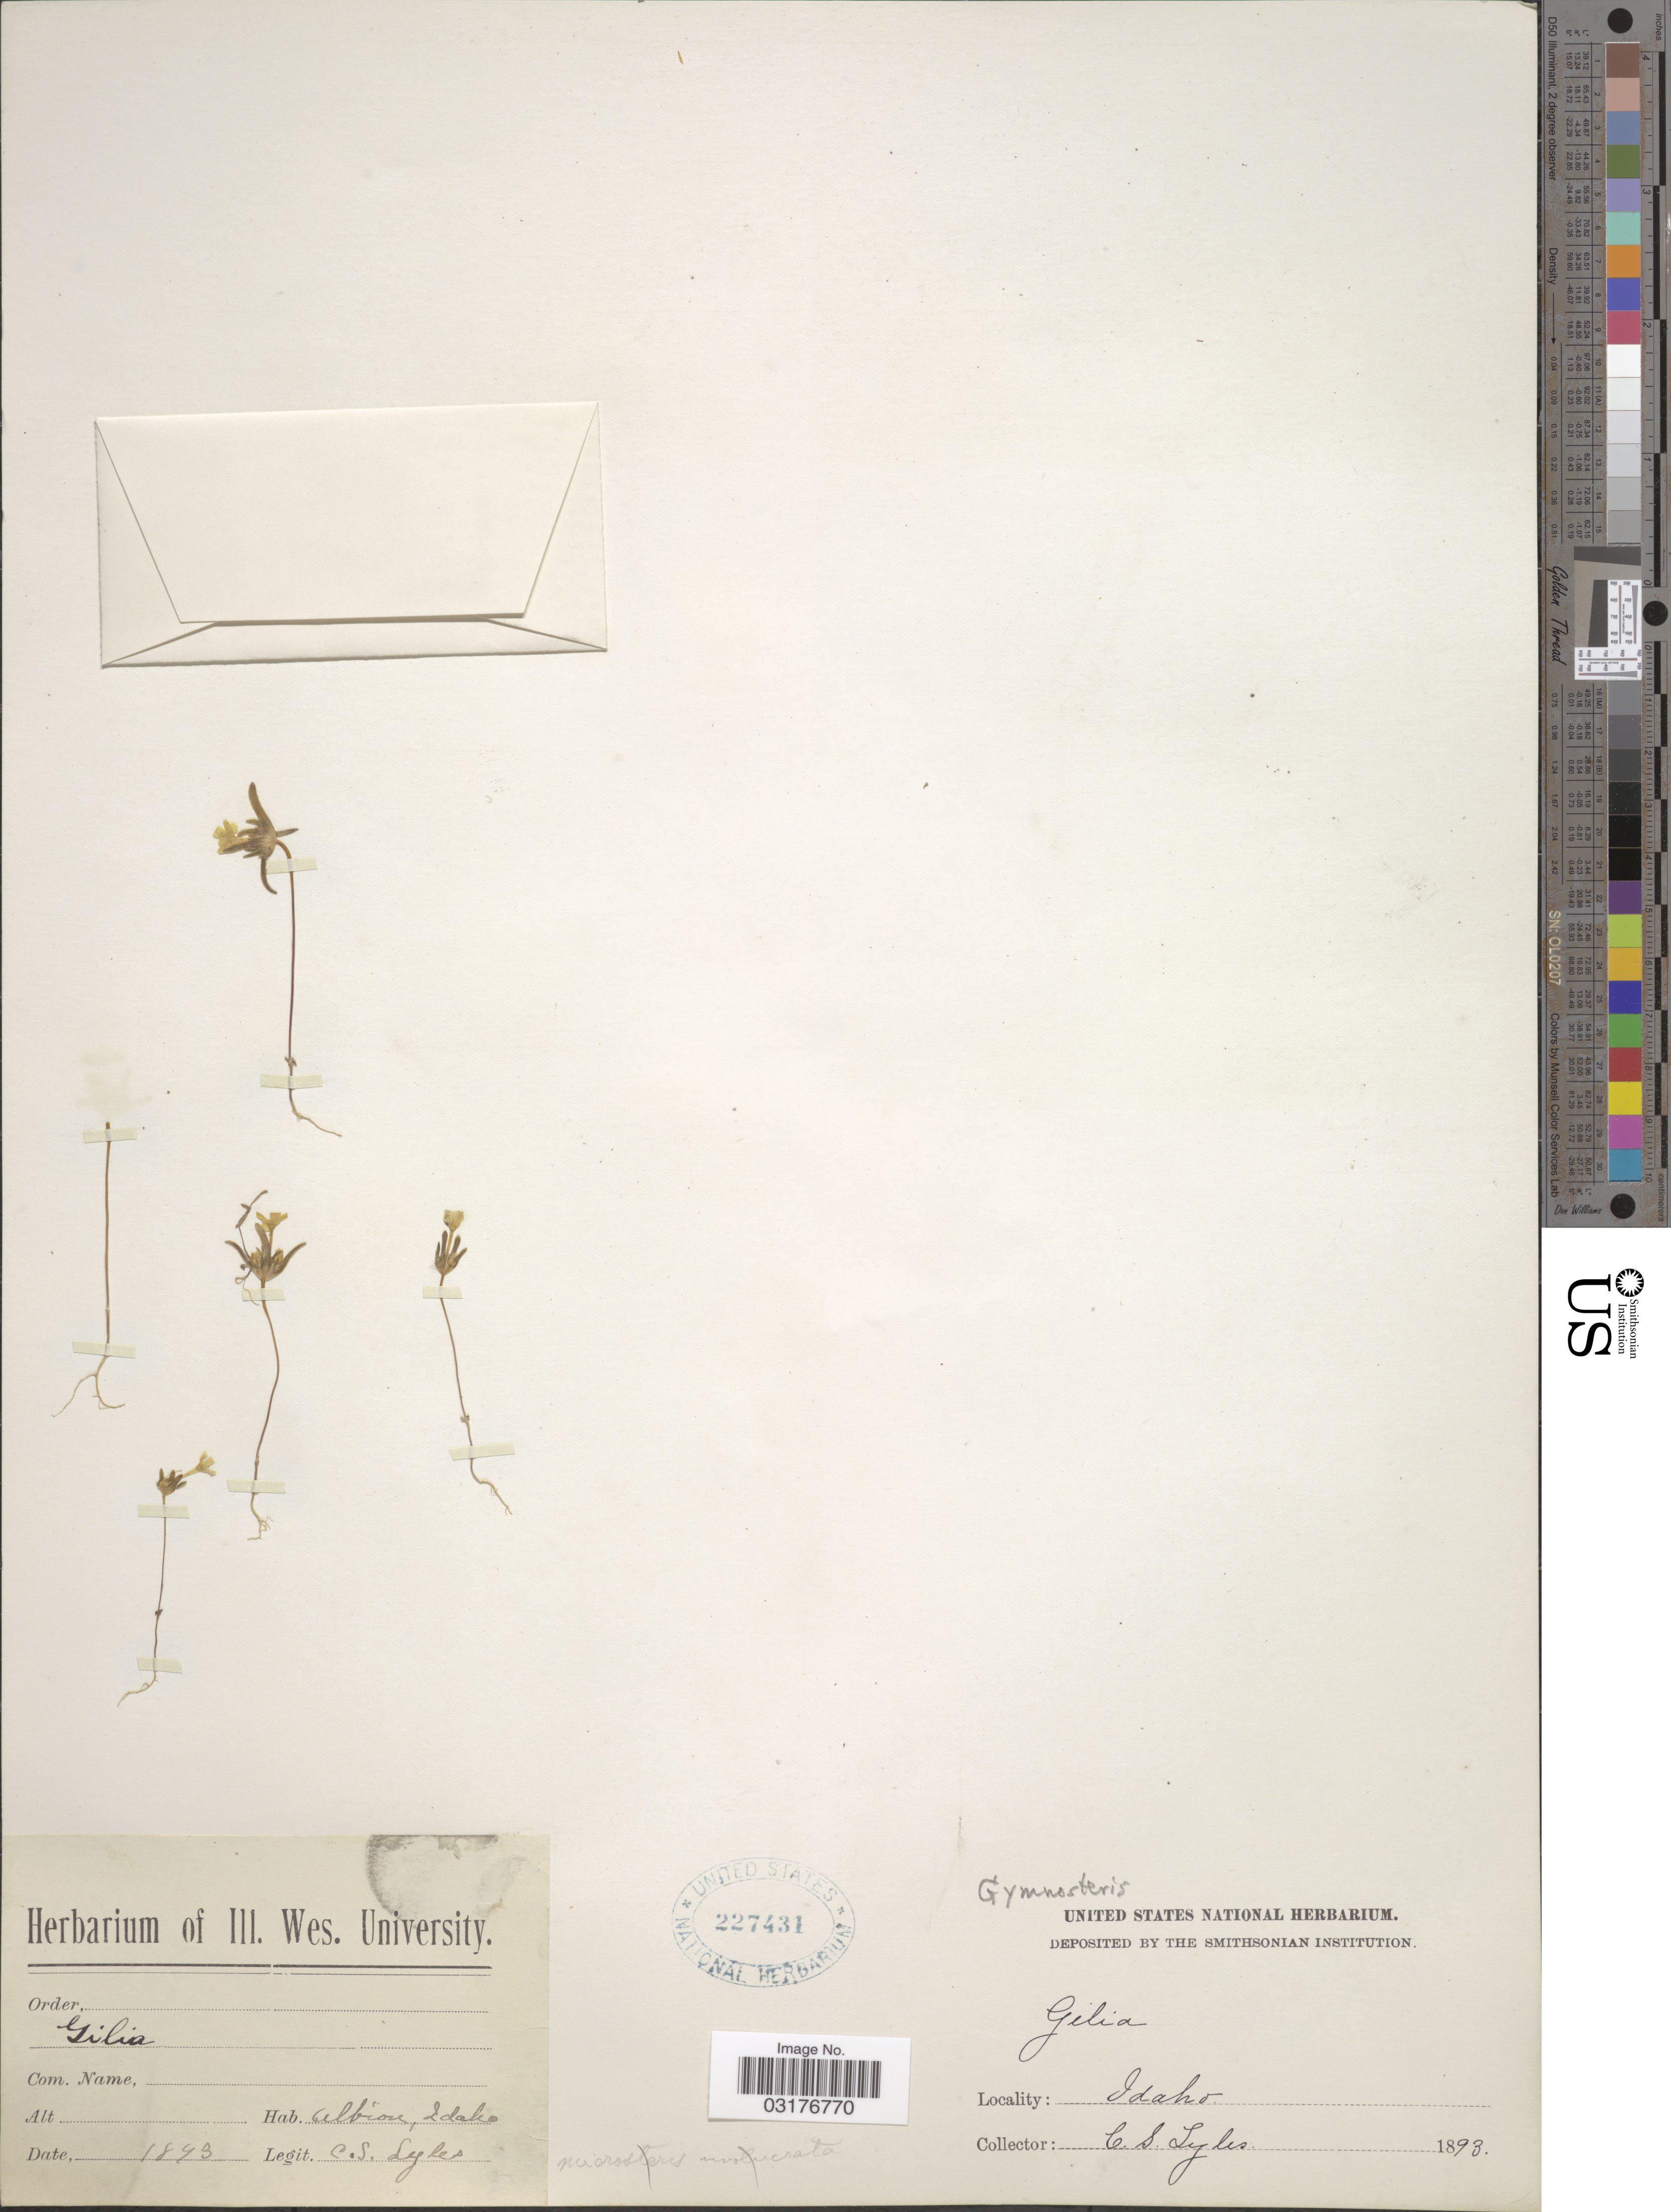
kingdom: Plantae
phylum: Tracheophyta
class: Magnoliopsida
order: Ericales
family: Polemoniaceae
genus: Gymnosteris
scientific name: Gymnosteris nudicaulis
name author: (Hook. & Arn.) Greene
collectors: C. Lyles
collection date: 1893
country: United States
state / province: Idaho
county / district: Cassia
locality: Albion.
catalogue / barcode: US 227431